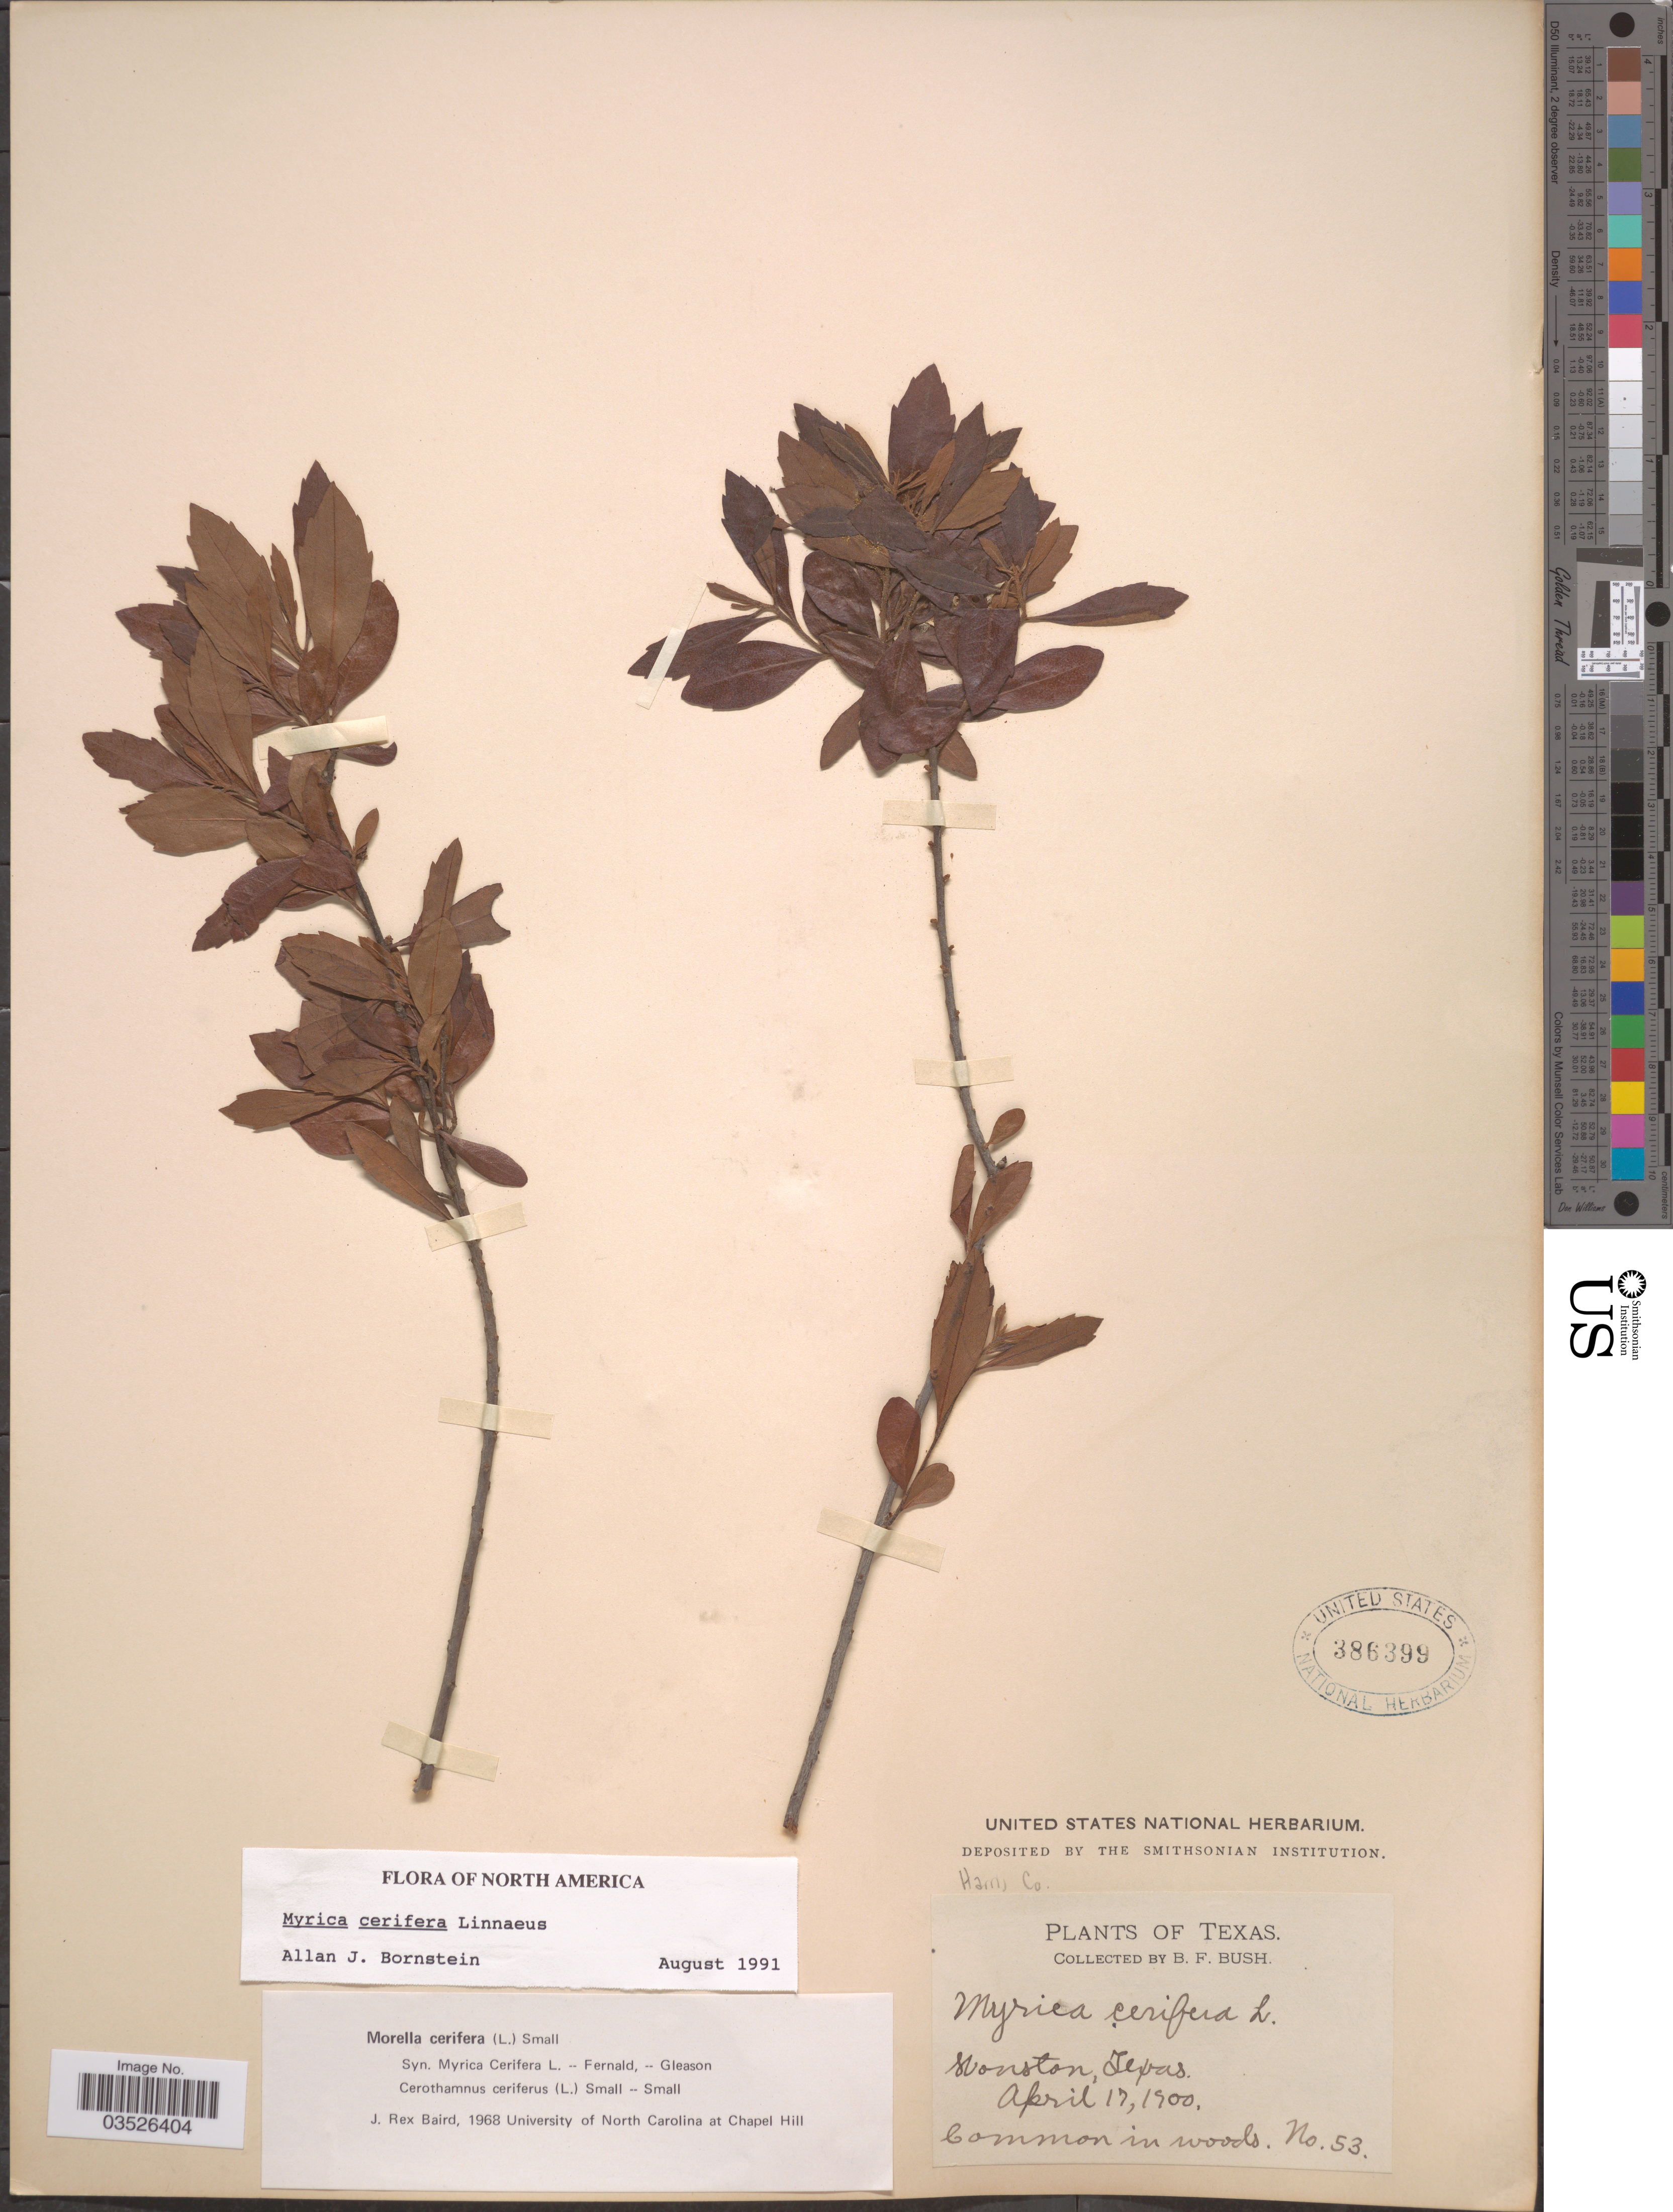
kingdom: Plantae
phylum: Tracheophyta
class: Magnoliopsida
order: Fagales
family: Myricaceae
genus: Morella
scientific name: Morella cerifera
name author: (L.) Small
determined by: Baird, James Rex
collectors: B. F. Bush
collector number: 53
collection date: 1900-04-17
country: United States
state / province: Texas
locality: Harris Co. Houston.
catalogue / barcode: US 386399